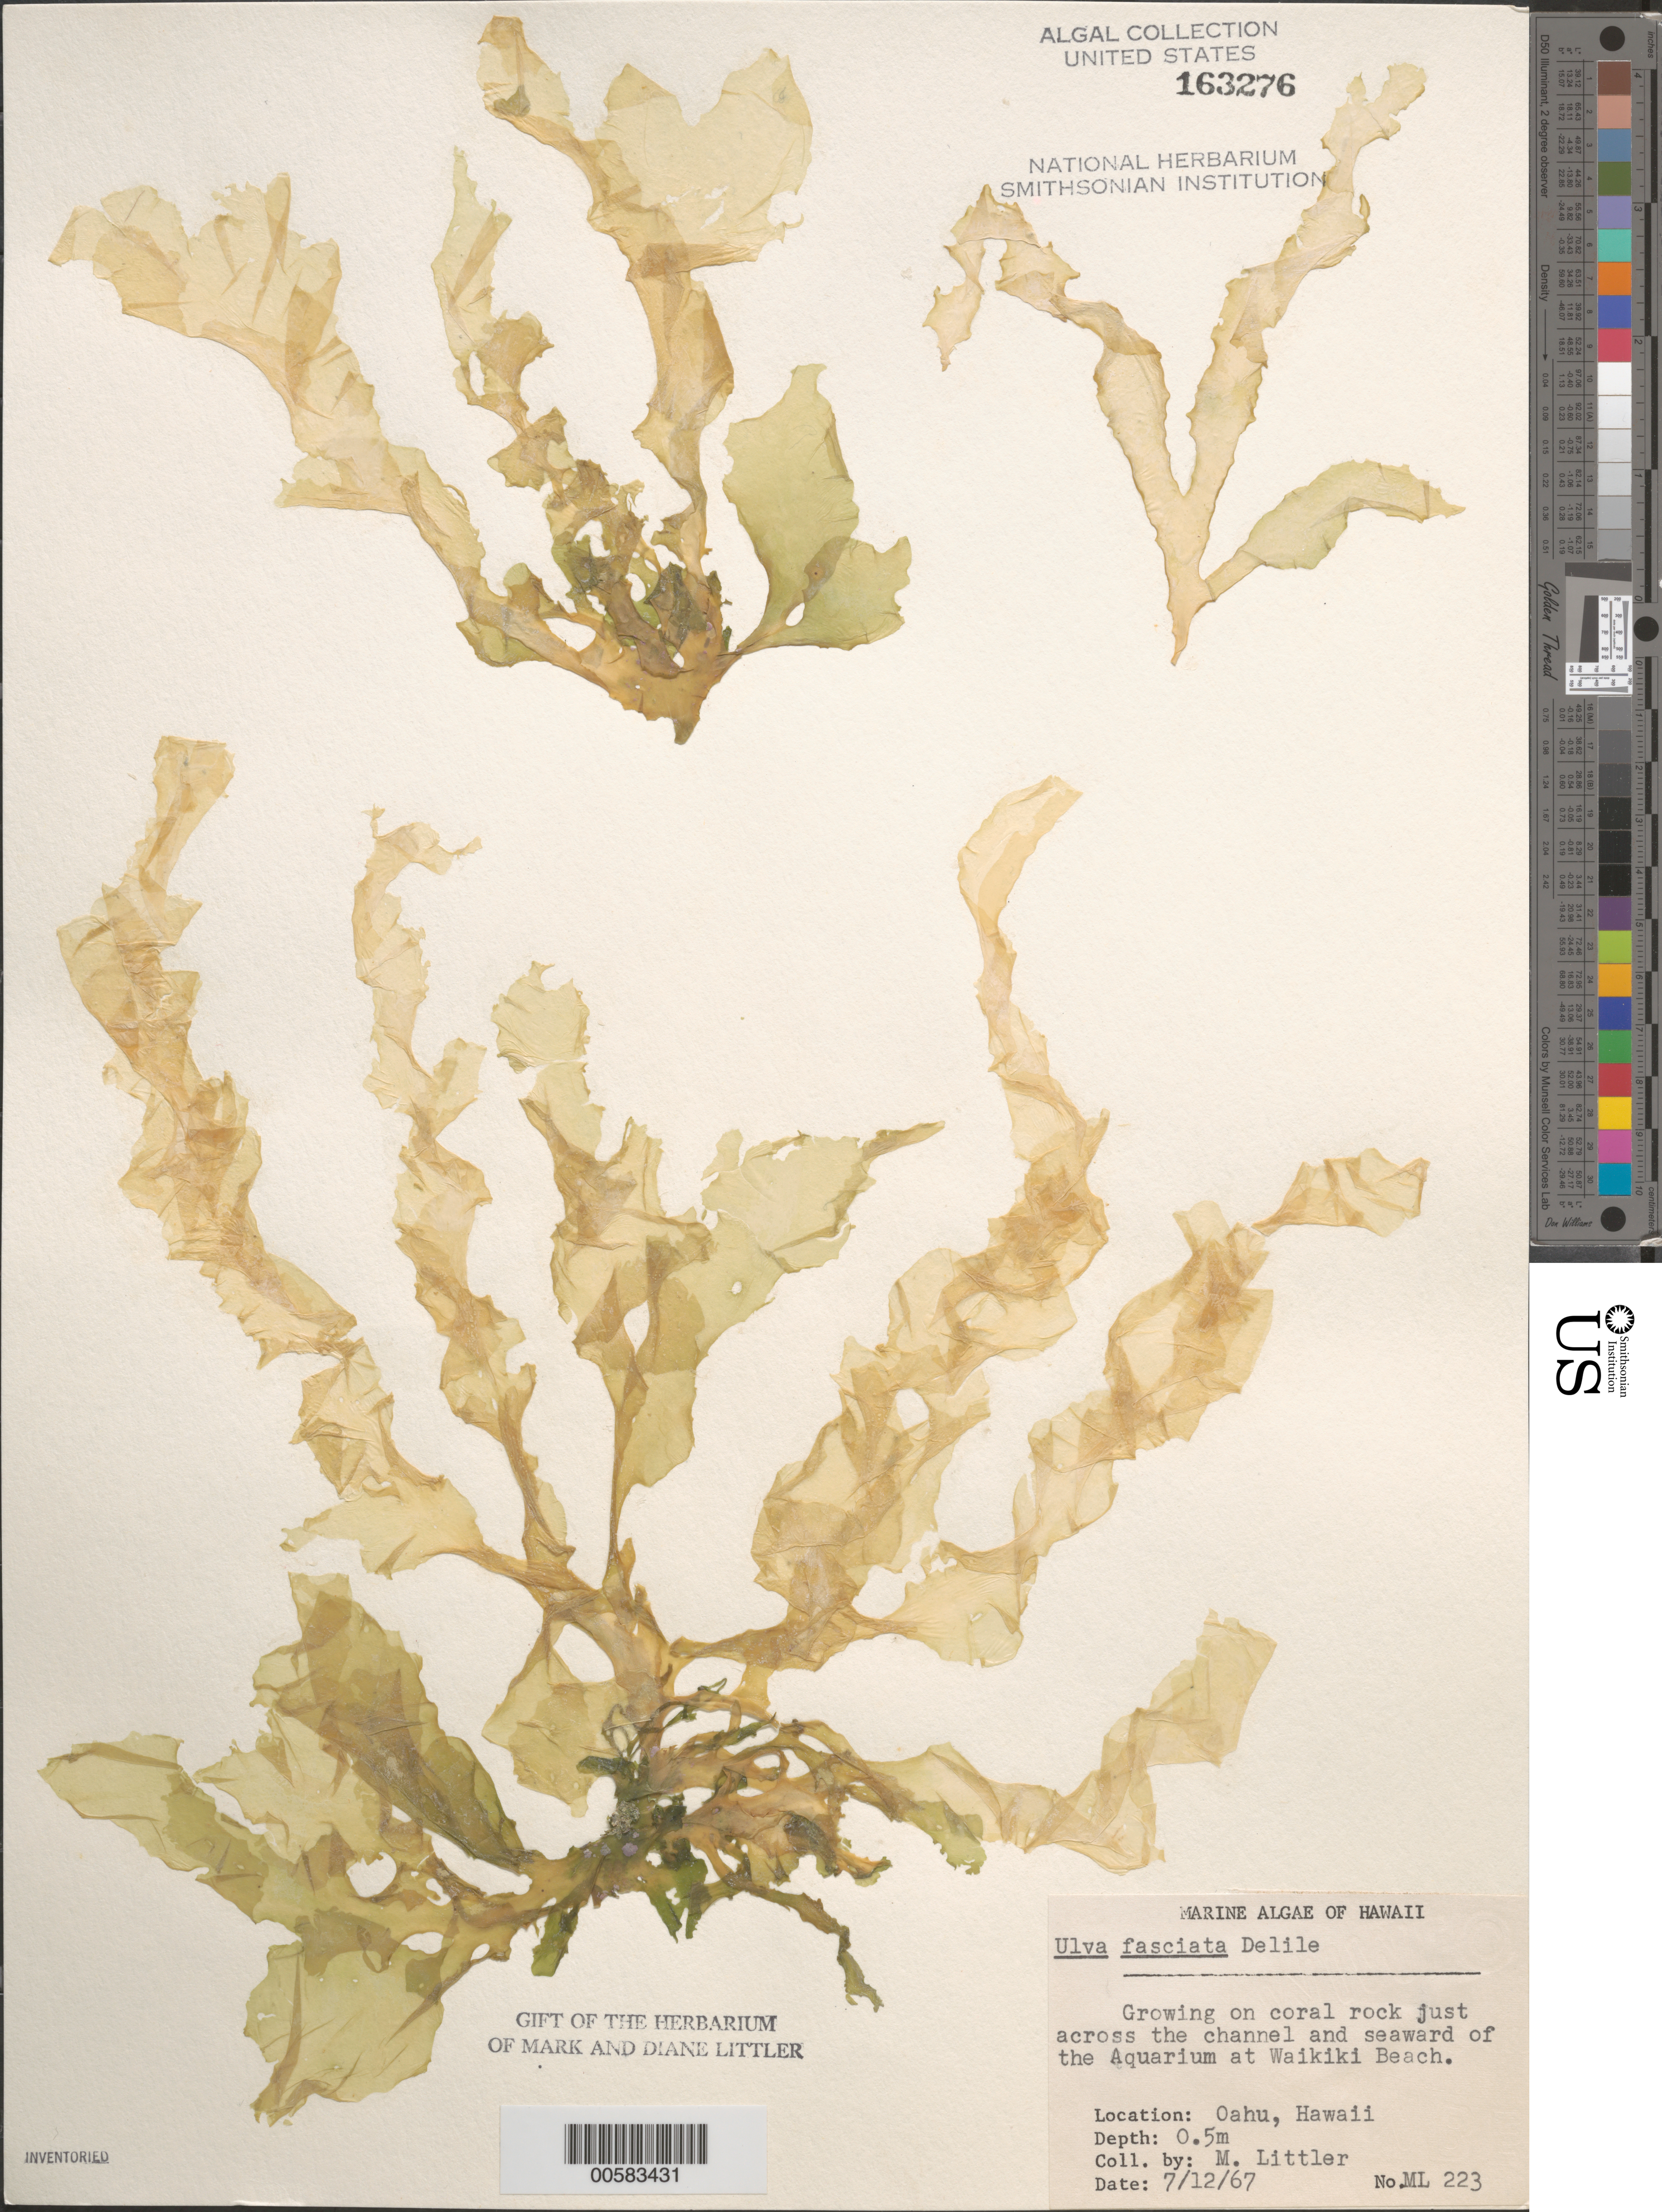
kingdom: Plantae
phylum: Chlorophyta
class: Ulvophyceae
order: Ulvales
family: Ulvaceae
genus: Ulva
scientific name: Ulva lactuca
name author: L.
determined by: Algae name updating Project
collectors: M. M. Littler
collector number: ML 223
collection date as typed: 12 Jul 1967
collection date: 1967-07-12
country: United States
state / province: Hawaii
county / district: Honolulu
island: Oahu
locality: Waikiki Beach near Aquarium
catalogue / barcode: US 163276